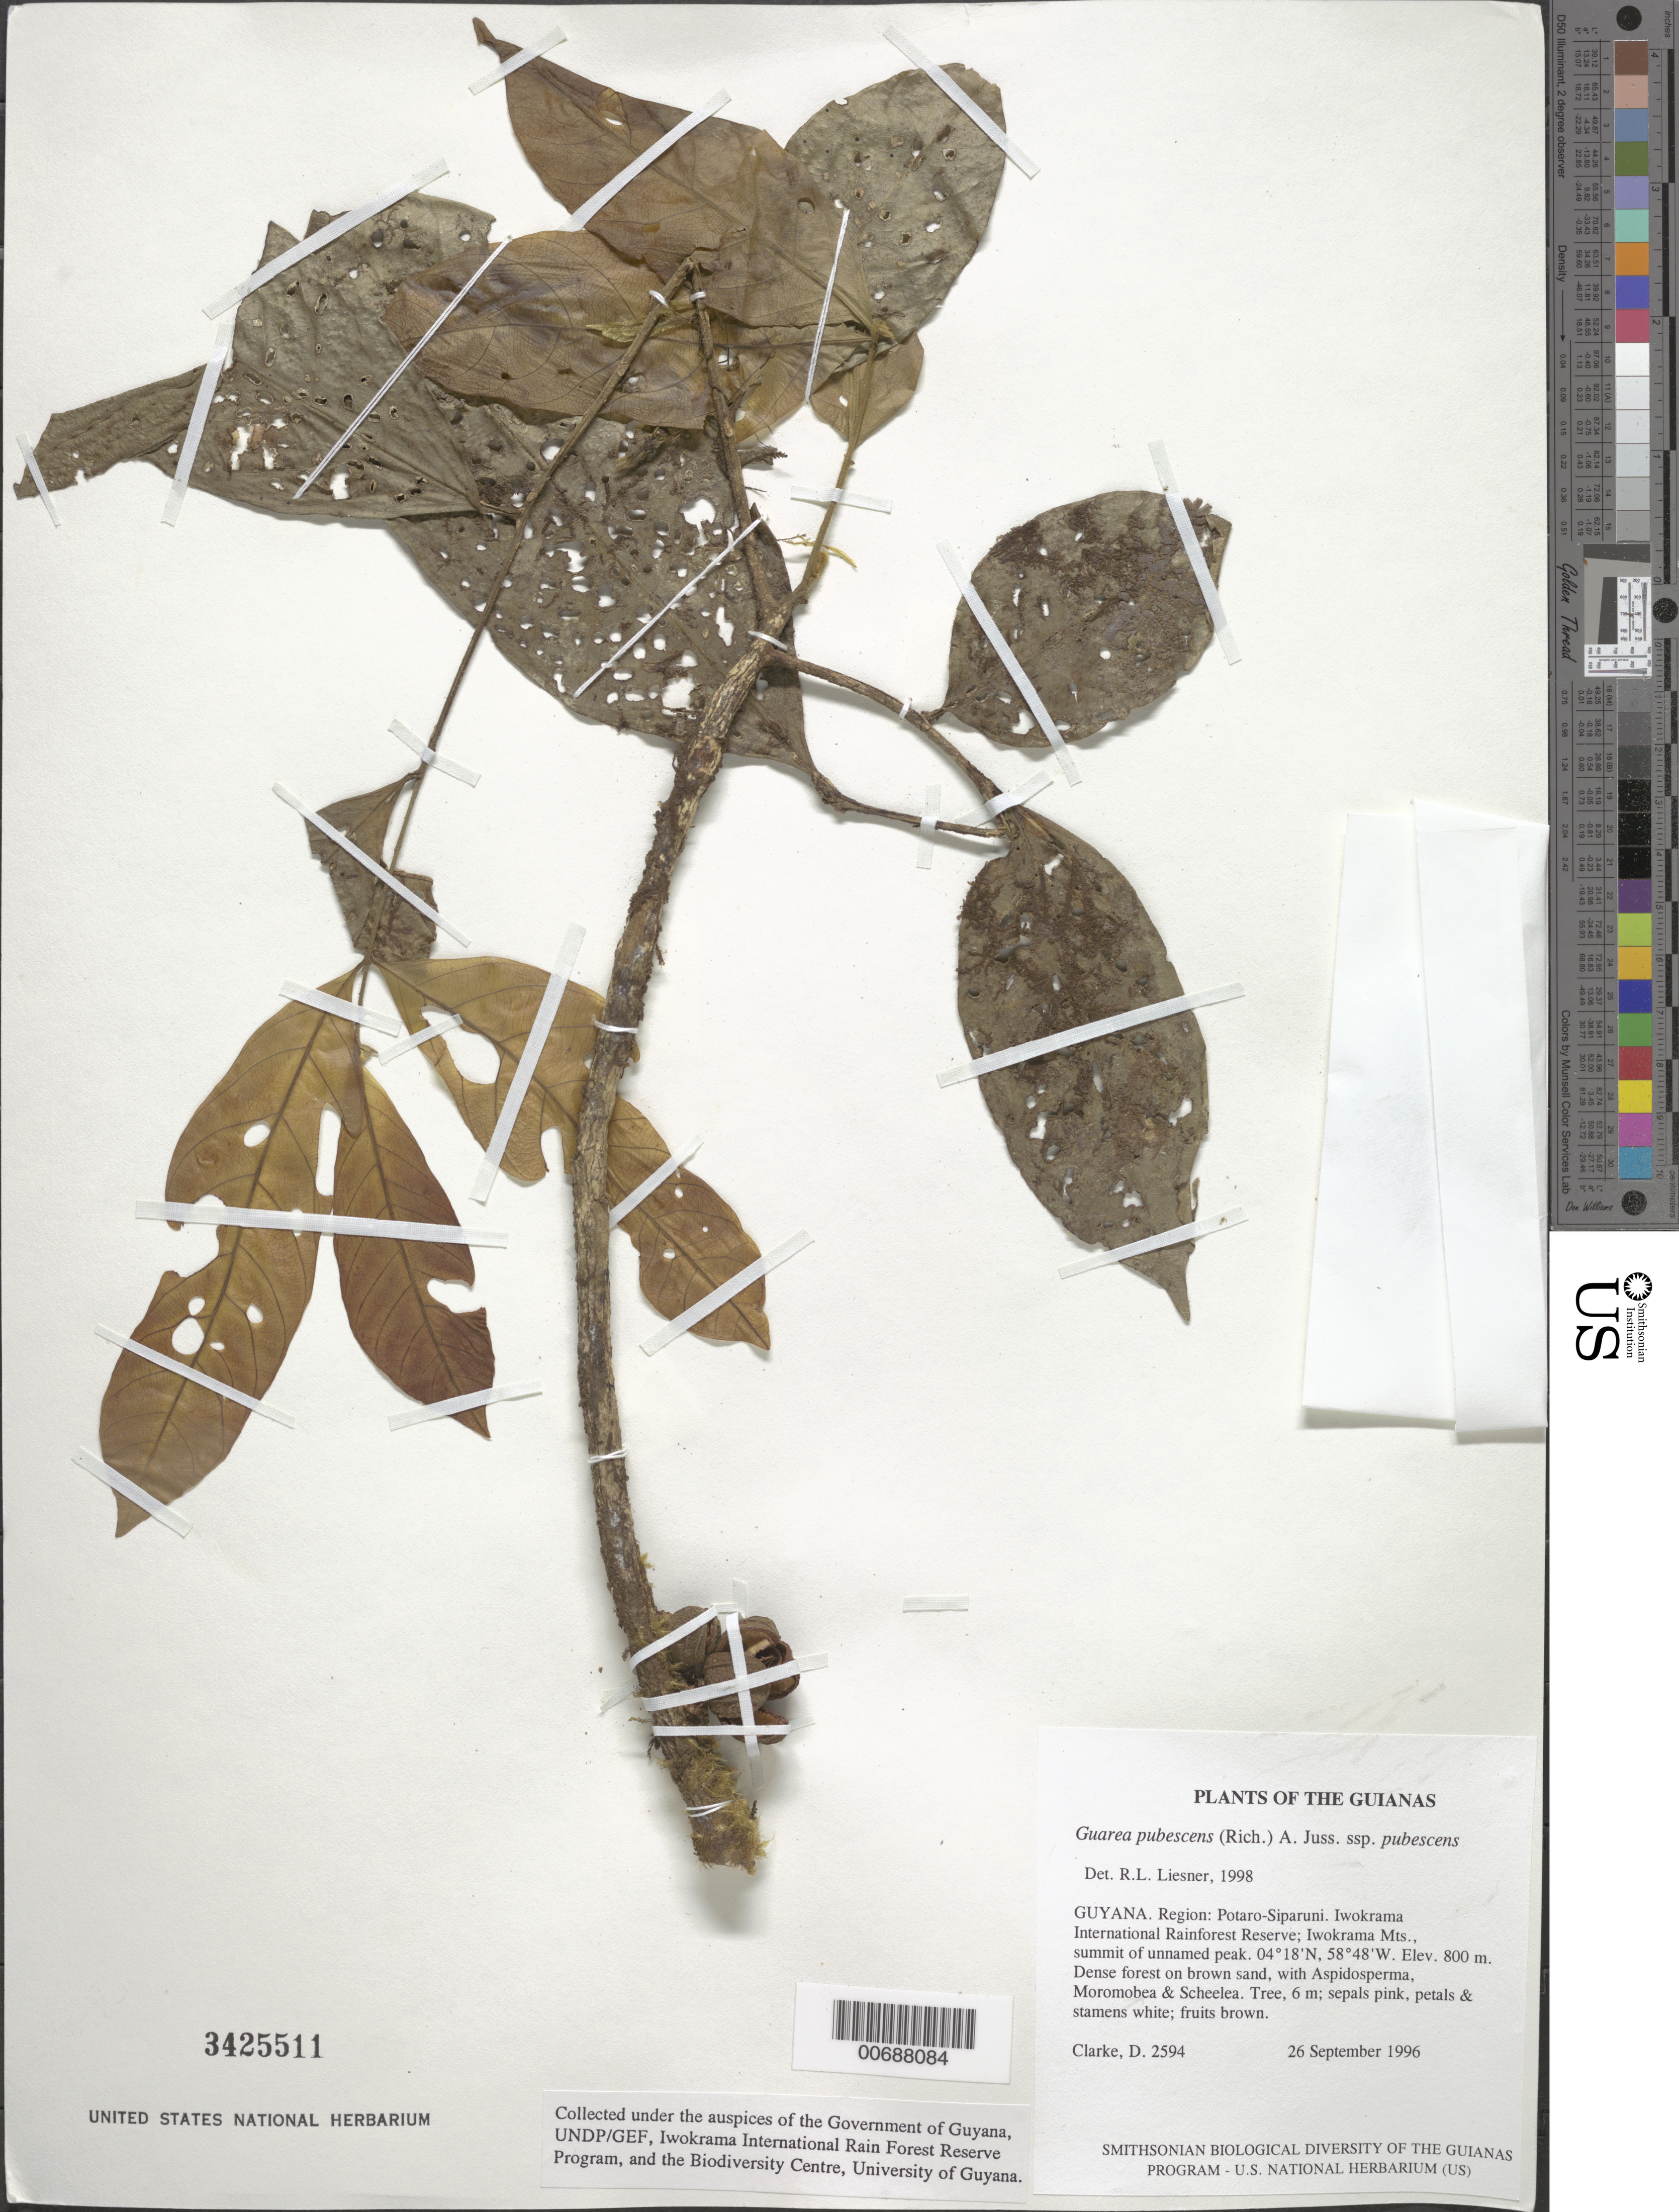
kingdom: Plantae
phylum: Tracheophyta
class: Magnoliopsida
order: Sapindales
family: Meliaceae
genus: Guarea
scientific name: Guarea pubescens subsp. pubescens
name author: (Rich.) A. Juss.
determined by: Liesner, R. L.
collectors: H. D. Clarke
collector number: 2594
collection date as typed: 26 September 1996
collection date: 1996-09-26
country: Guyana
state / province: Potaro-Siparuni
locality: Iwokrama International Rainforest Reserve; Iwokrama Mts., summit of unnamed peak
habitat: Dense forest on brown sand, with Aspidosperma, Moronobea & Scheelea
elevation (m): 800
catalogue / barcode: US 3425511